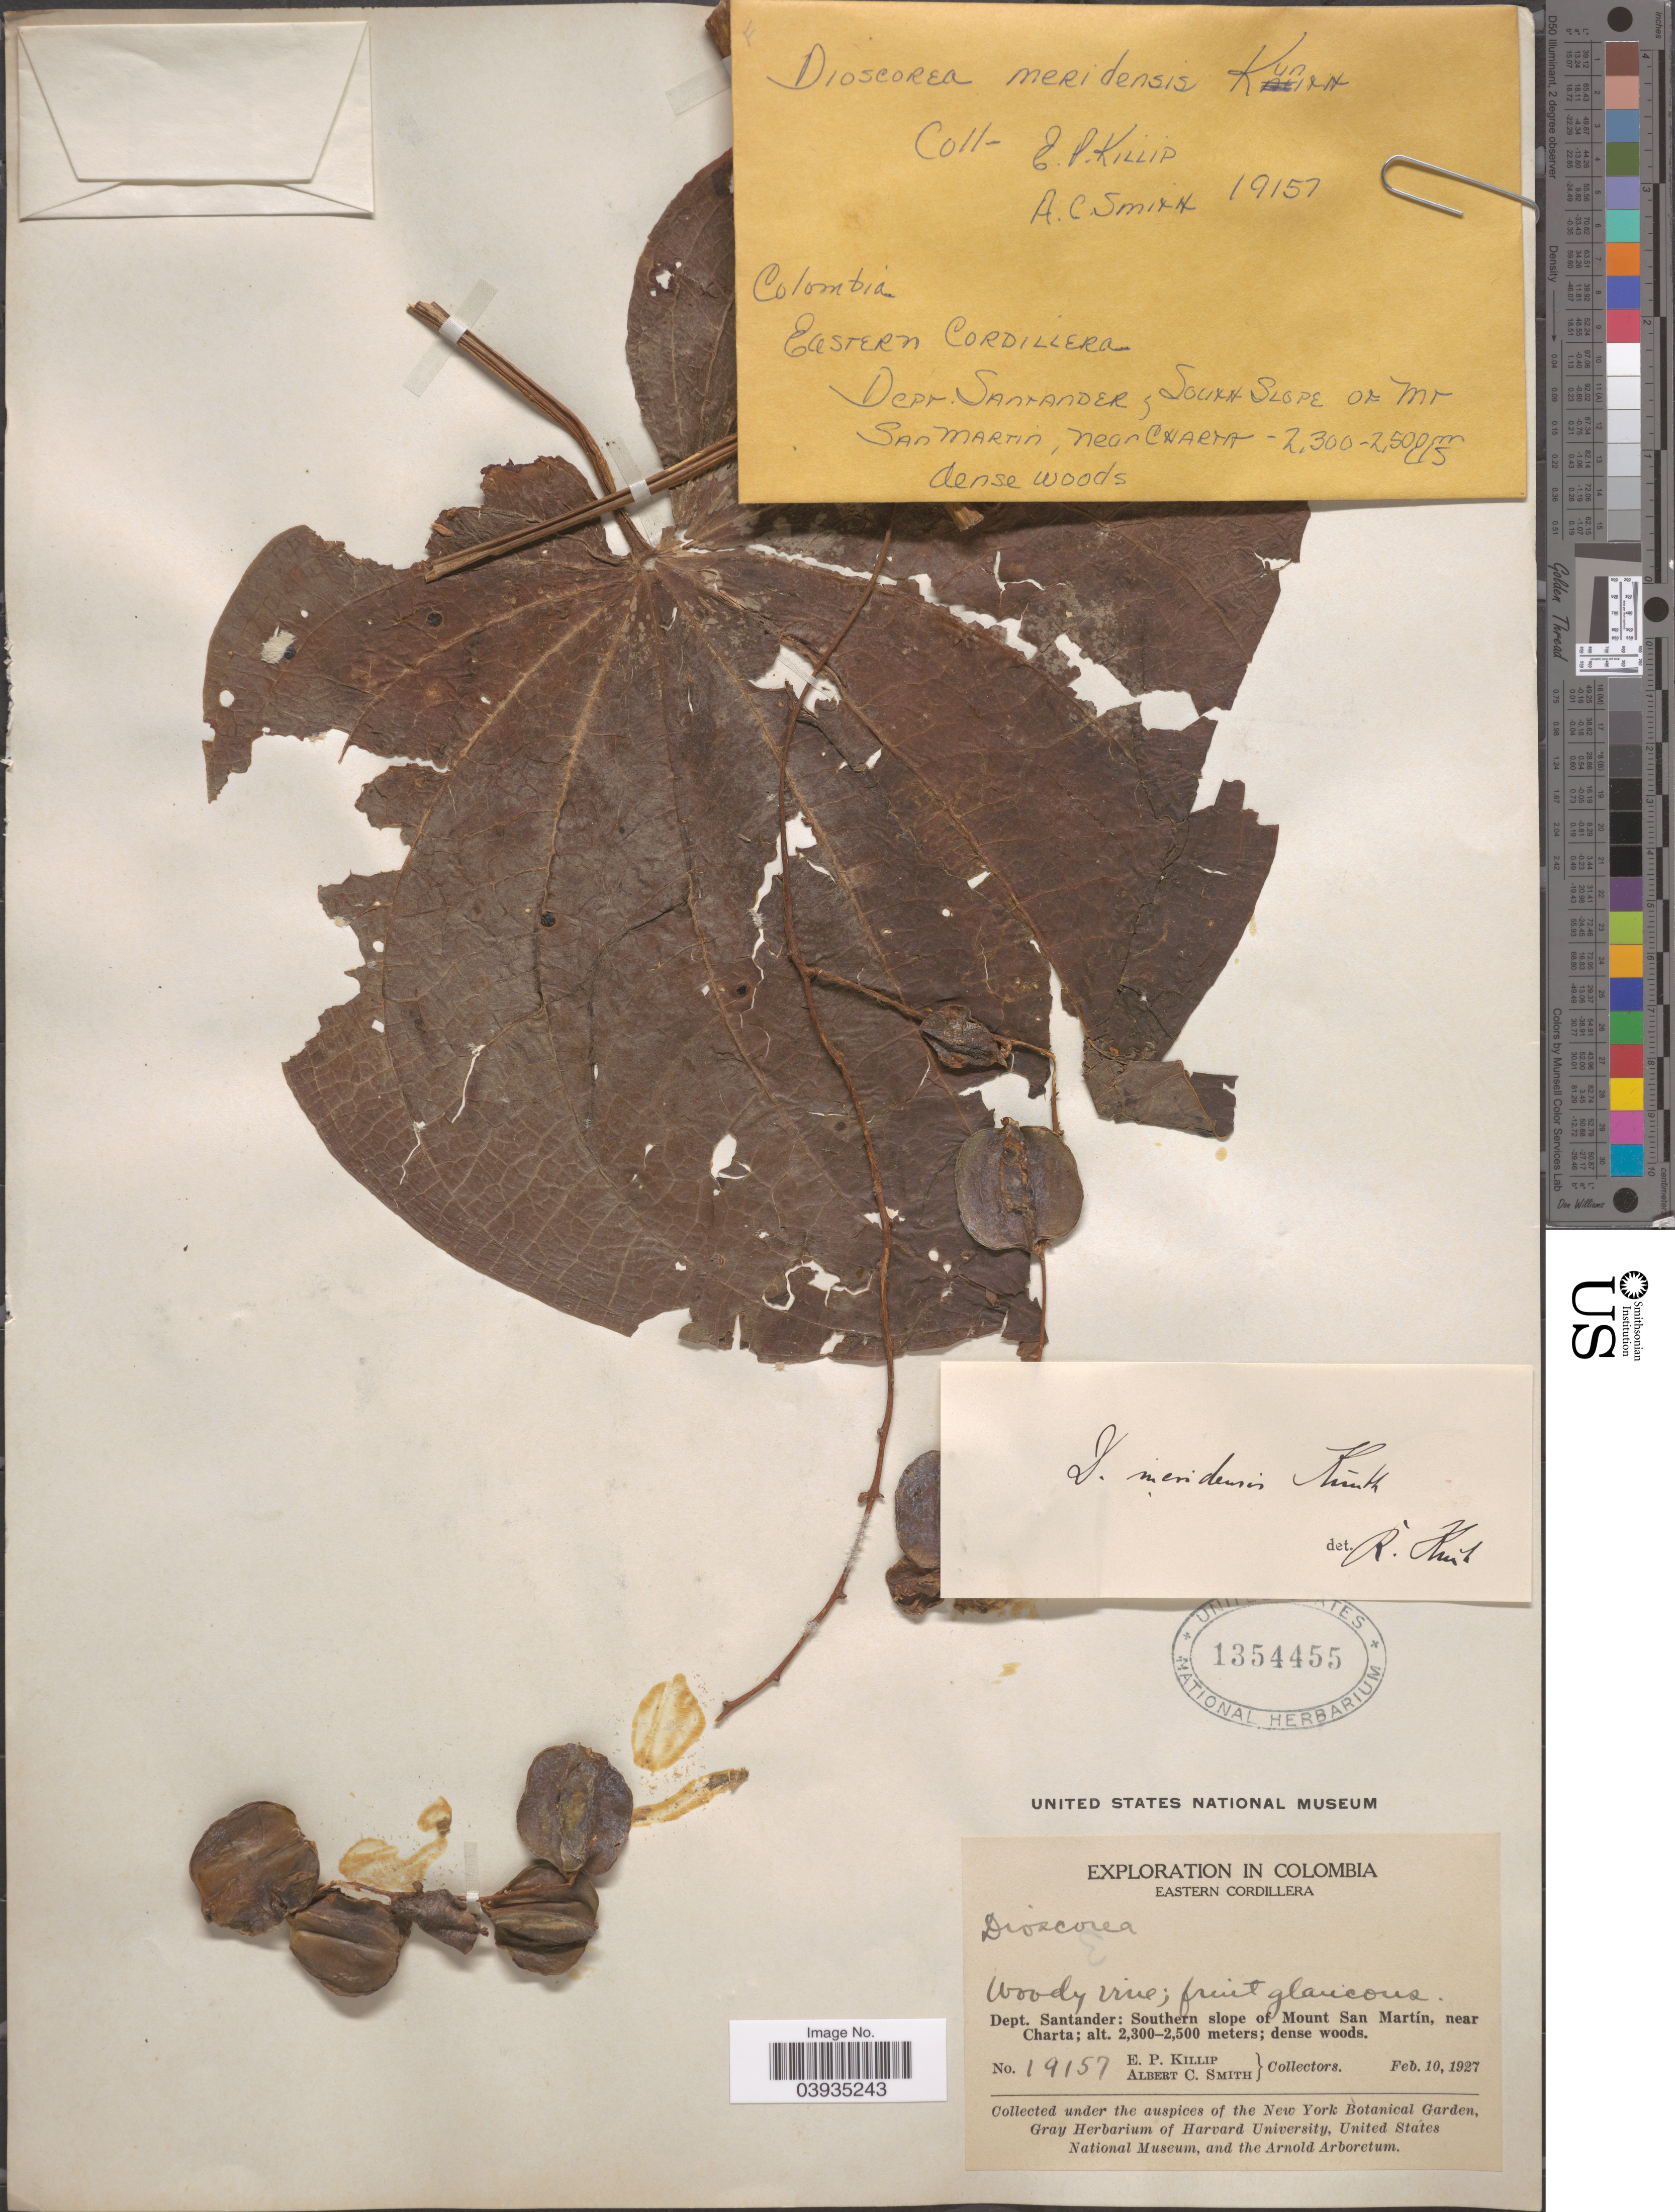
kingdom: Plantae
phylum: Tracheophyta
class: Liliopsida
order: Dioscoreales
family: Dioscoreaceae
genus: Dioscorea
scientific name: Dioscorea meridensis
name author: Kunth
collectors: E. P. Killip & A. C. Smith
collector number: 19157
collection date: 1927-02-10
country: Colombia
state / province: Santander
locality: Eastern Cordillera. Dept. Santander: Southern slope of Mount San Martín, near Charta.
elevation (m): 2300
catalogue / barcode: US 1354455